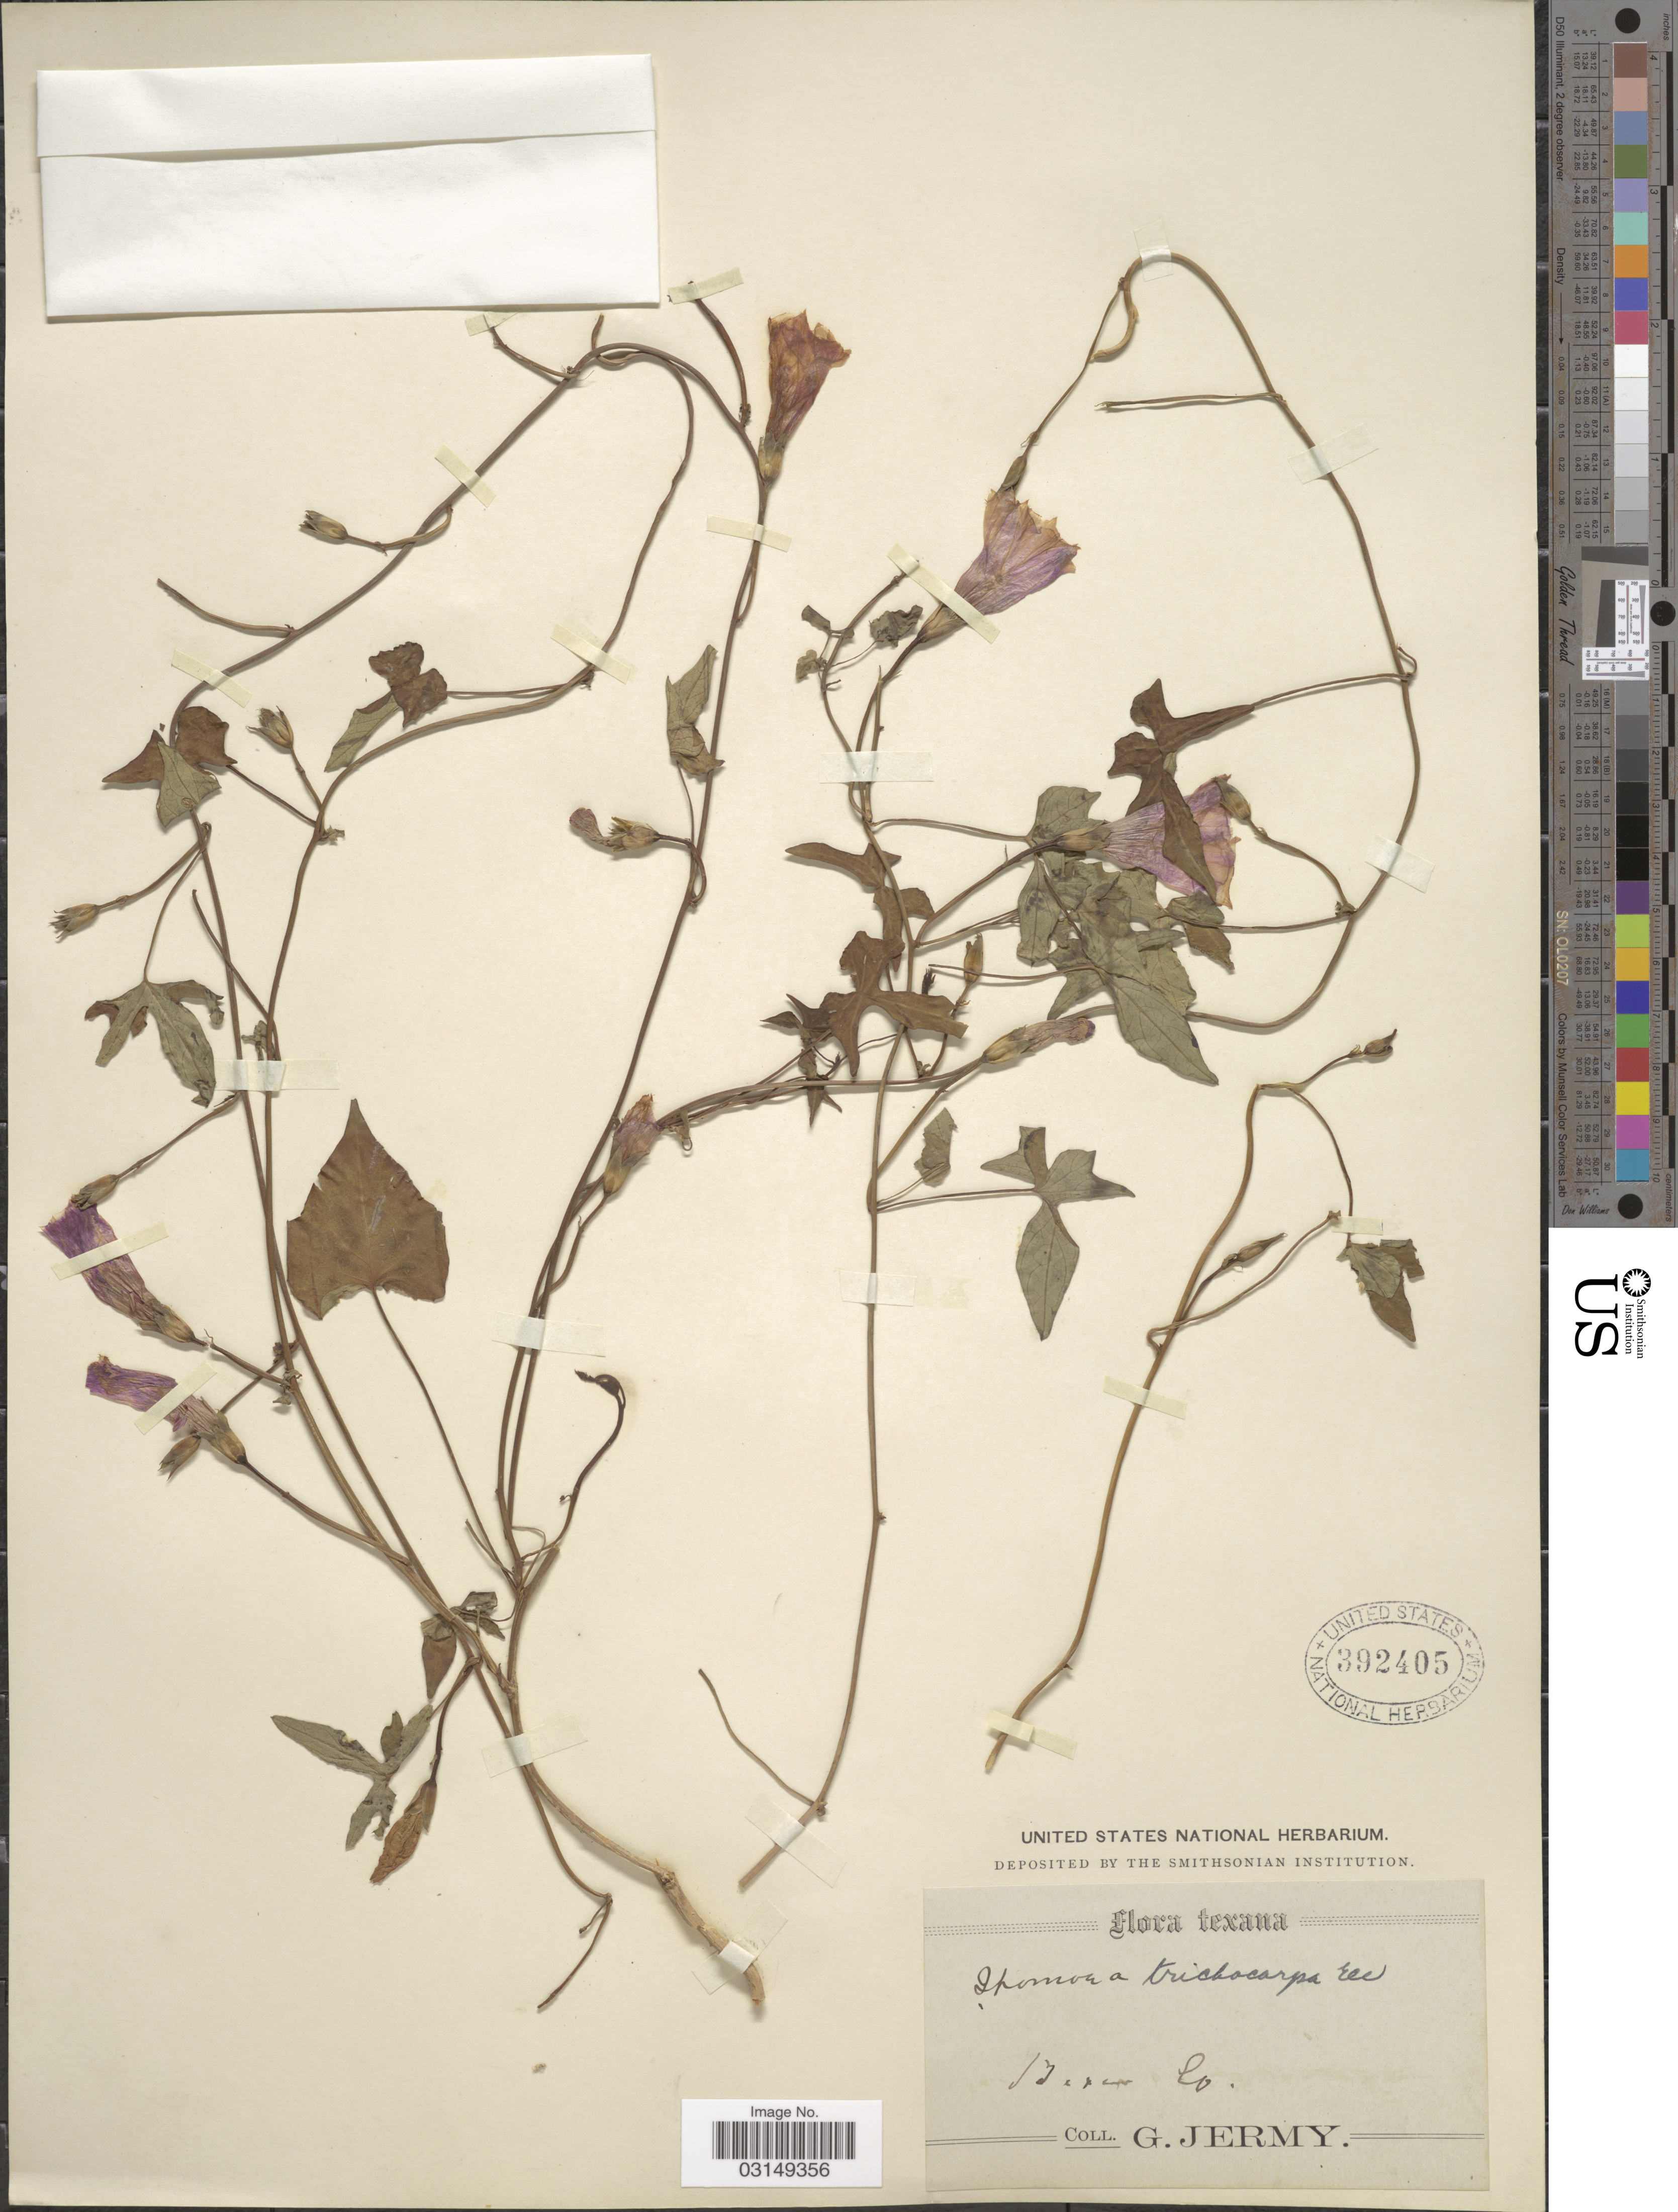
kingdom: Plantae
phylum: Tracheophyta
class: Magnoliopsida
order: Solanales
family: Convolvulaceae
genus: Ipomoea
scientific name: Ipomoea trichocarpa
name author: Elliott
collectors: G. Jermy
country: United States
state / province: Texas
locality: Bexar Co.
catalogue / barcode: US 392405